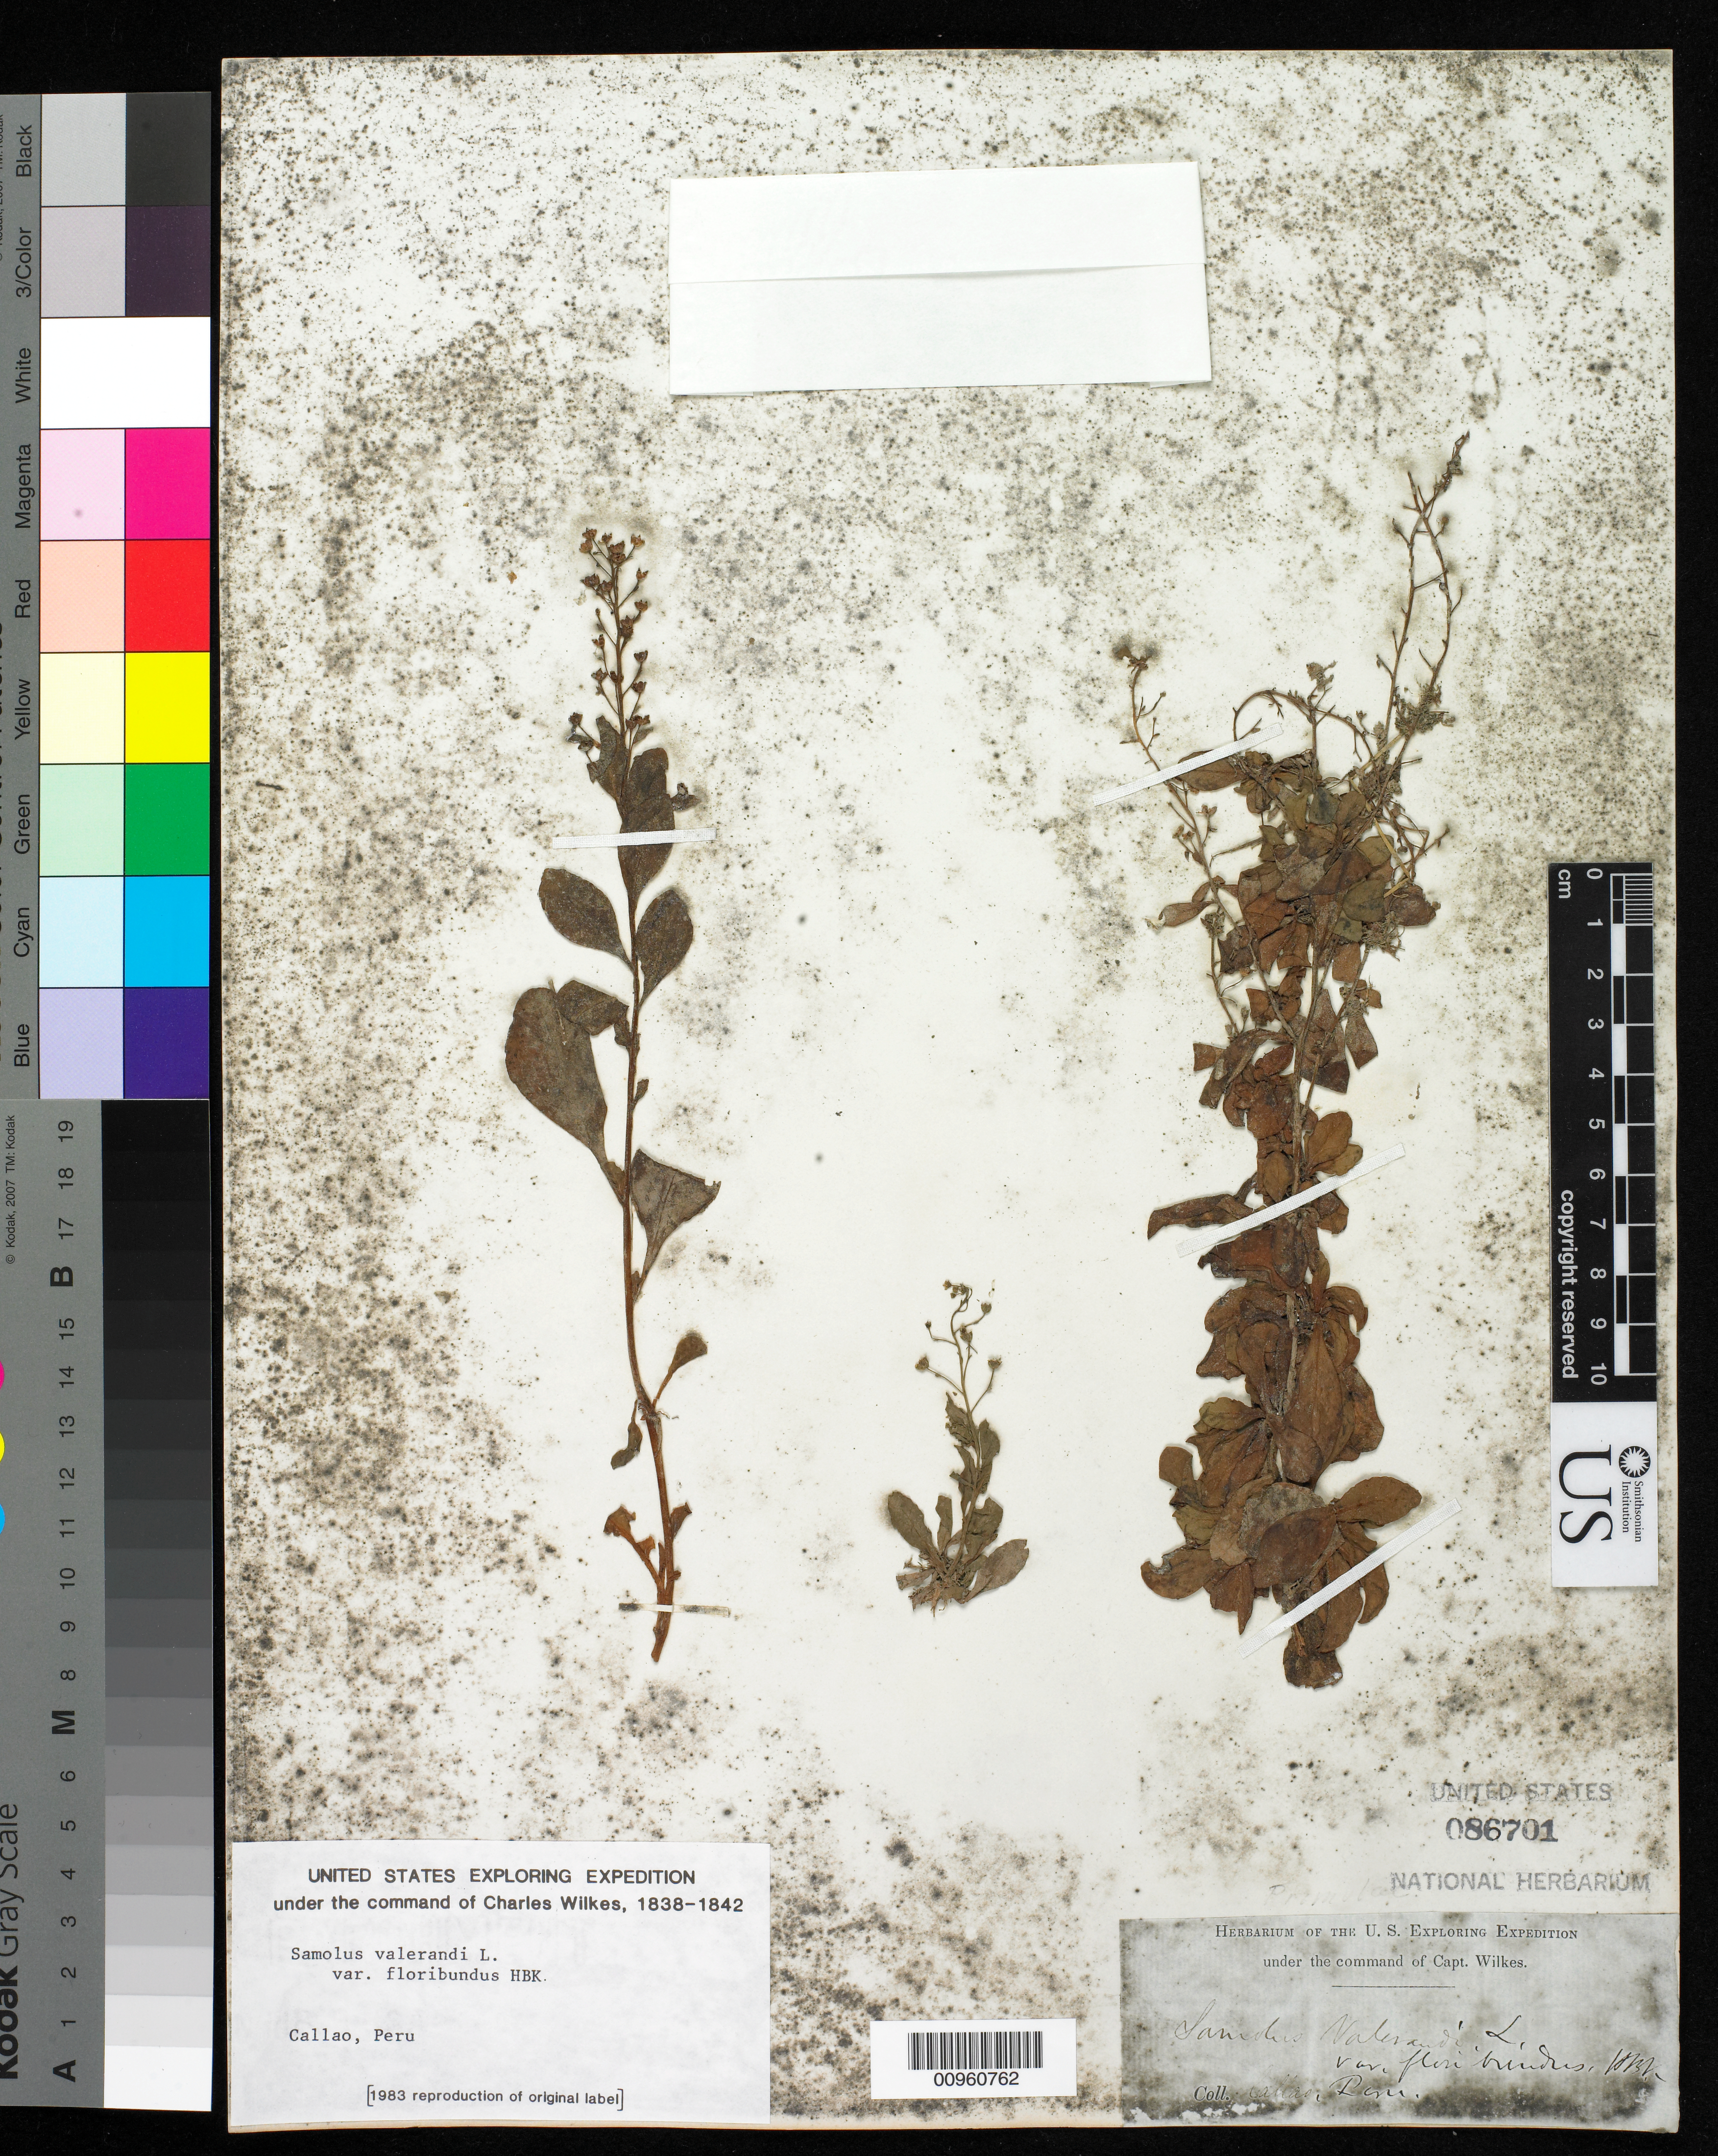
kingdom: Plantae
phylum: Tracheophyta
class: Magnoliopsida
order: Ericales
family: Primulaceae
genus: Samolus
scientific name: Samolus valerandi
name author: L.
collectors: Wilkes Explor. Exped.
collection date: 1838/1842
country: Peru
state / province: Callao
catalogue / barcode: US 86701